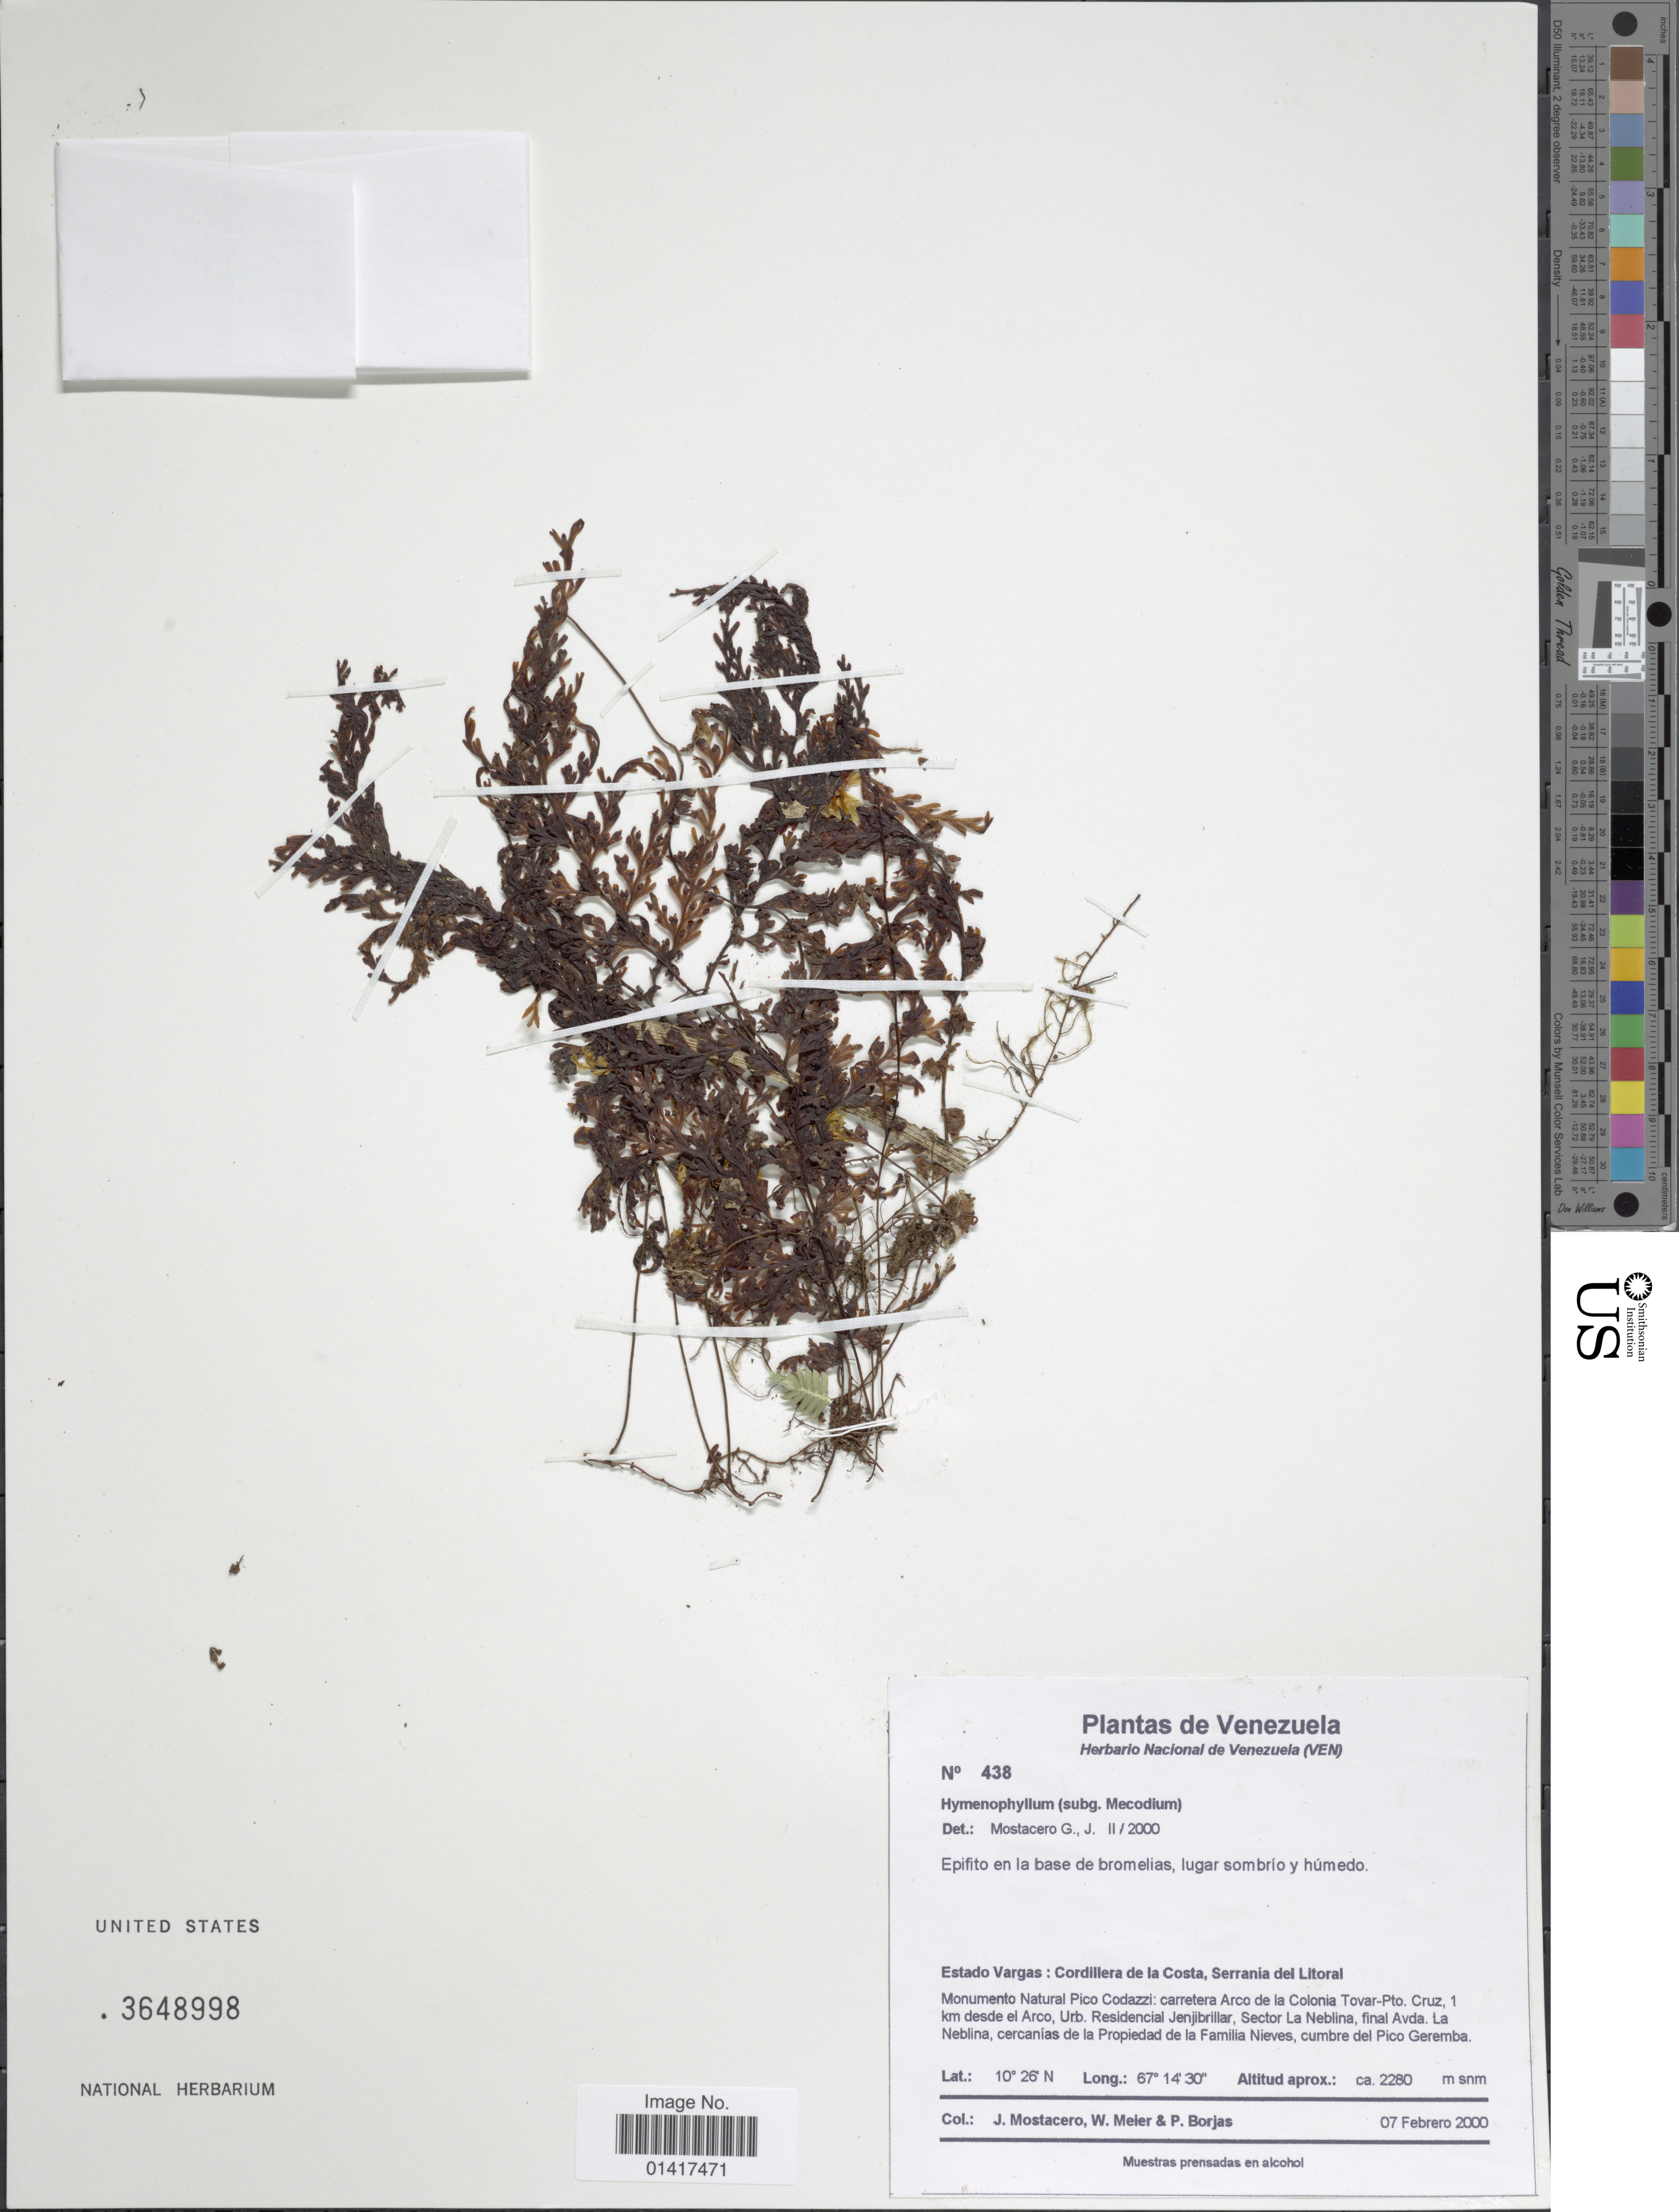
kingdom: Plantae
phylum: Tracheophyta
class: Polypodiopsida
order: Hymenophyllales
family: Hymenophyllaceae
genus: Hymenophyllum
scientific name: Hymenophyllum sp.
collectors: J. Mostacero, W. Meier & P. Borjas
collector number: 438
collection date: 2000-02-07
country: Venezuela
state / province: Vargas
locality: Estado Vargas: Cordillera de la Costa, Serrania del Litoral. Monumento Natural Pico Codazzi: carretera Arco de la Colonia Tovar-Pto. Cruz, 1 km desde el Arco. Urb. Residencial Jenjibrillar, Sector la Neblina, final Avda. La Neblina, cercanias de la Propriedad de la Familia Nieves, cumbre del Pico Geremba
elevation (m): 2280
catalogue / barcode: US 3648998